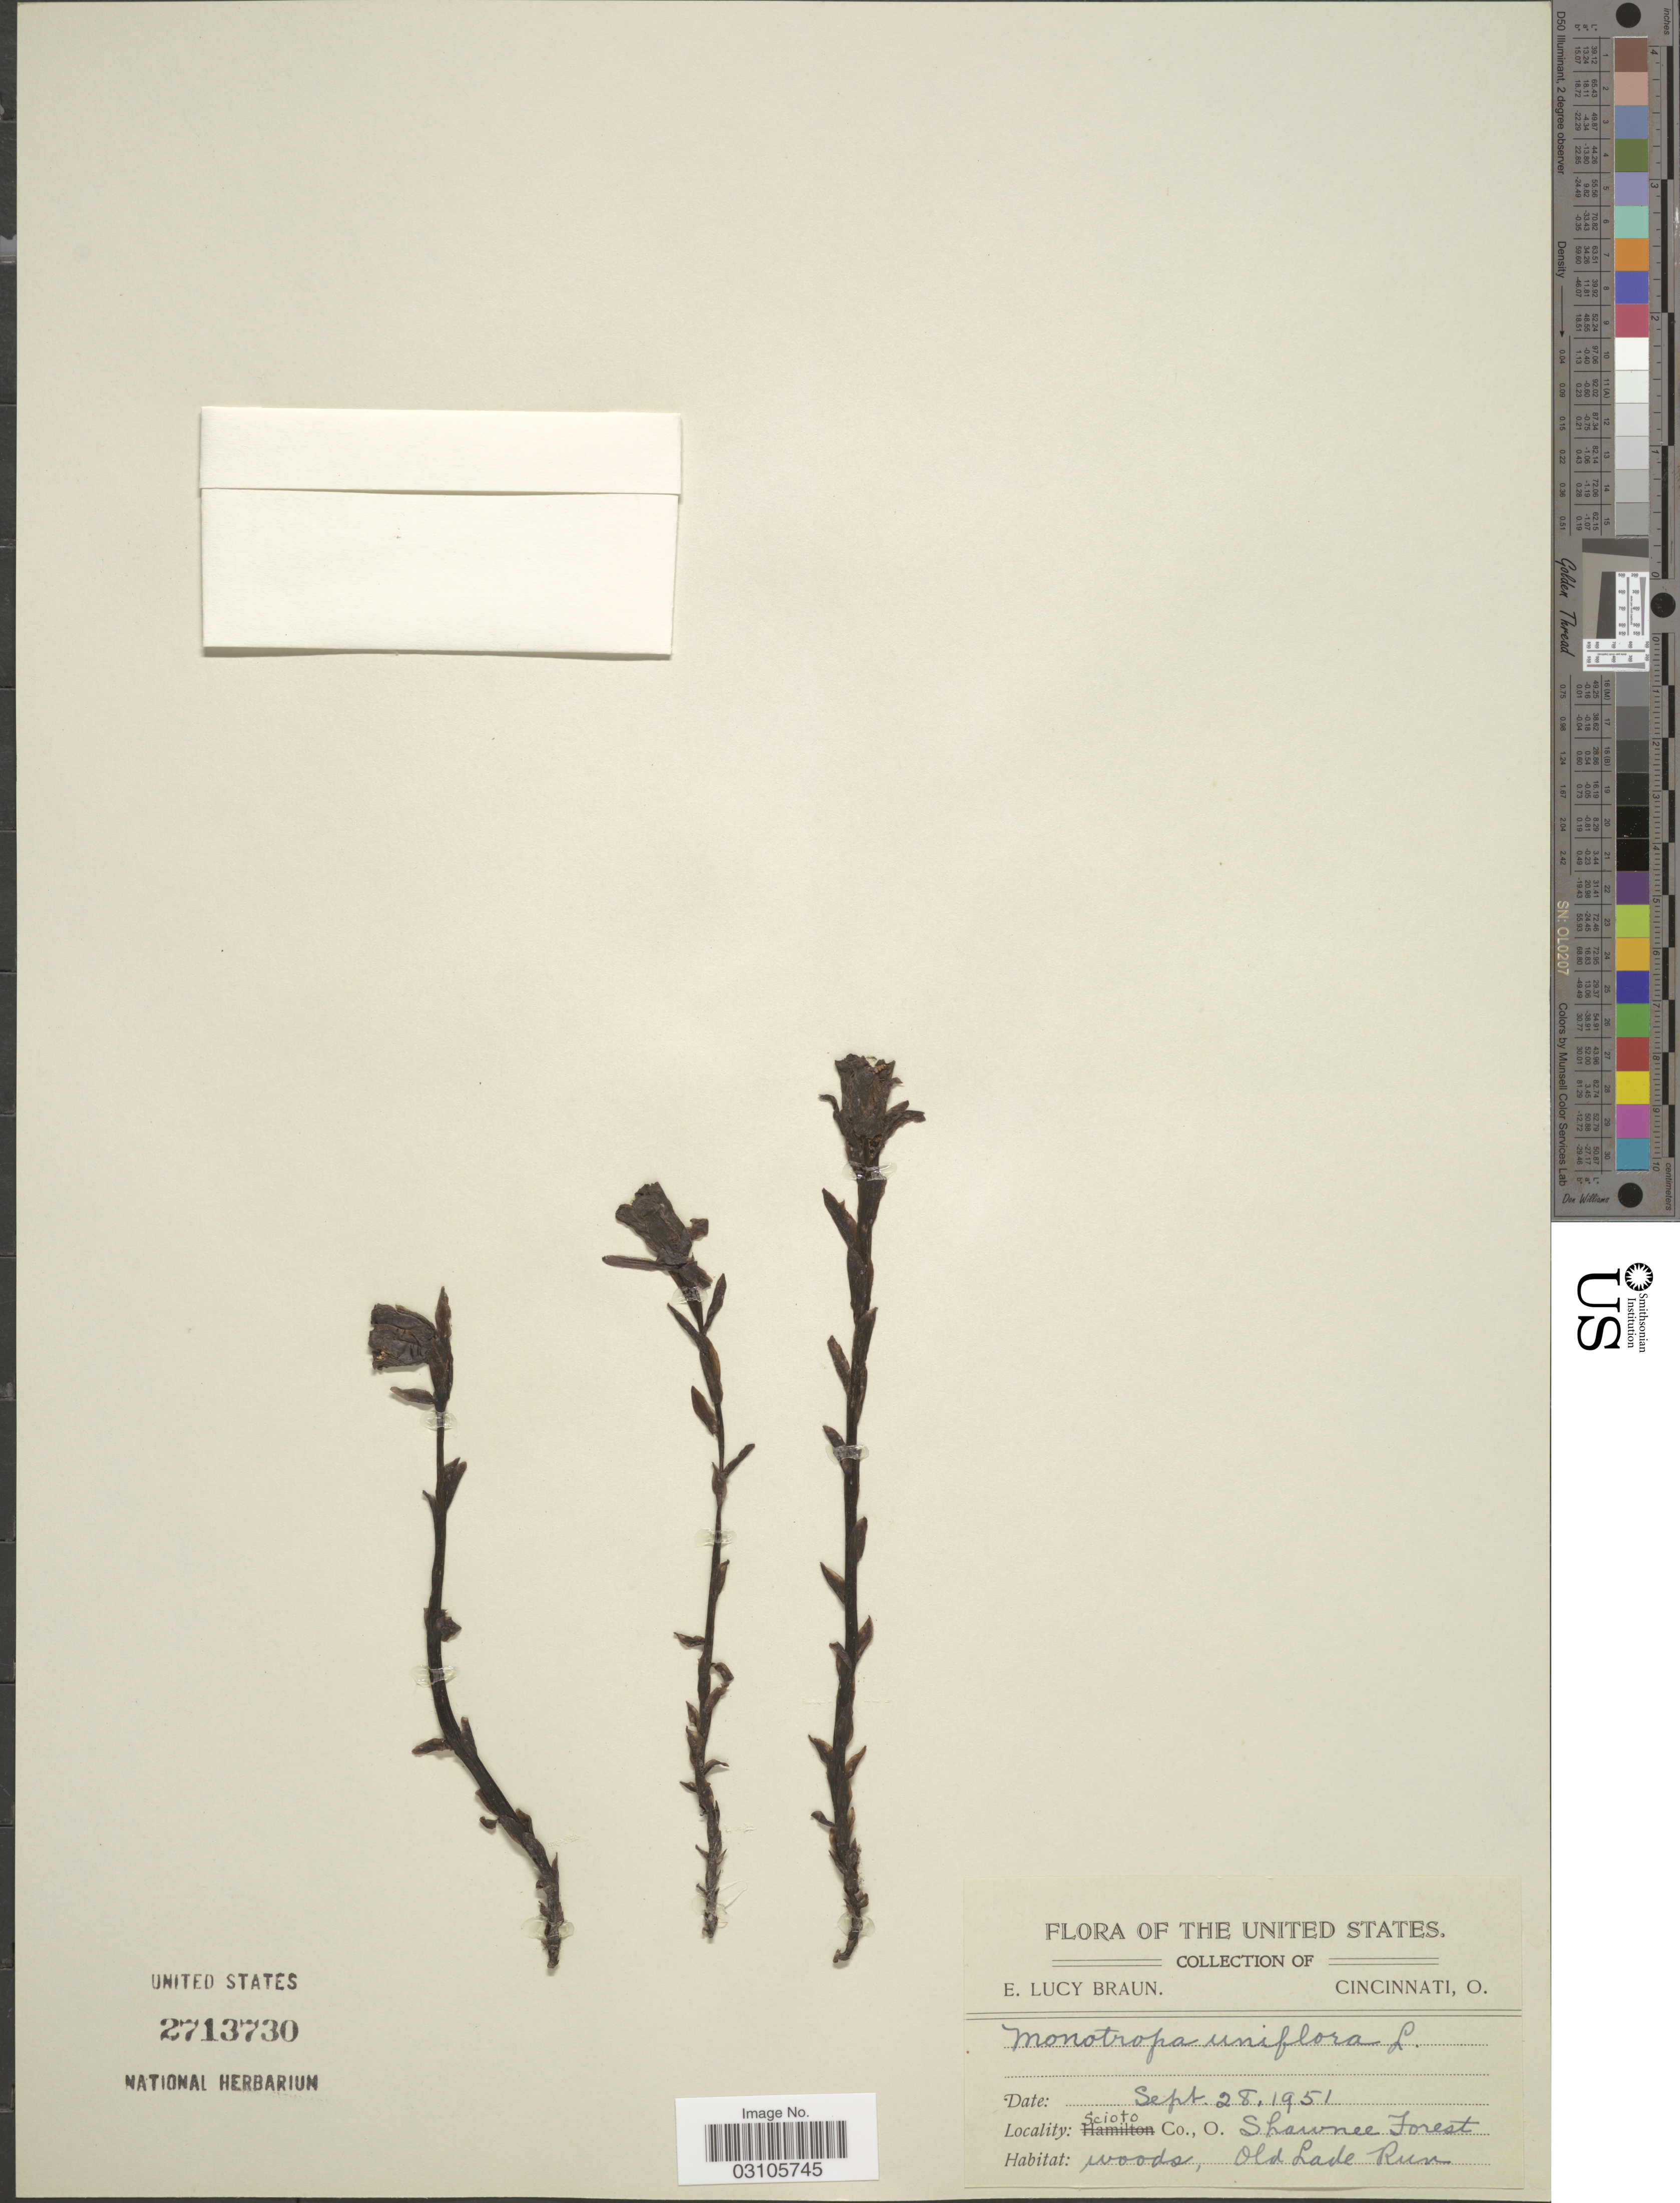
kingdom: Plantae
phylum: Tracheophyta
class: Magnoliopsida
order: Ericales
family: Ericaceae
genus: Monotropa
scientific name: Monotropa uniflora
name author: L.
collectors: E. L. Braun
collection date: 1951-09-28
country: United States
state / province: Ohio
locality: Scioto Co. Shawnee Forest. Old Lade Run.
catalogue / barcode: US 2713730